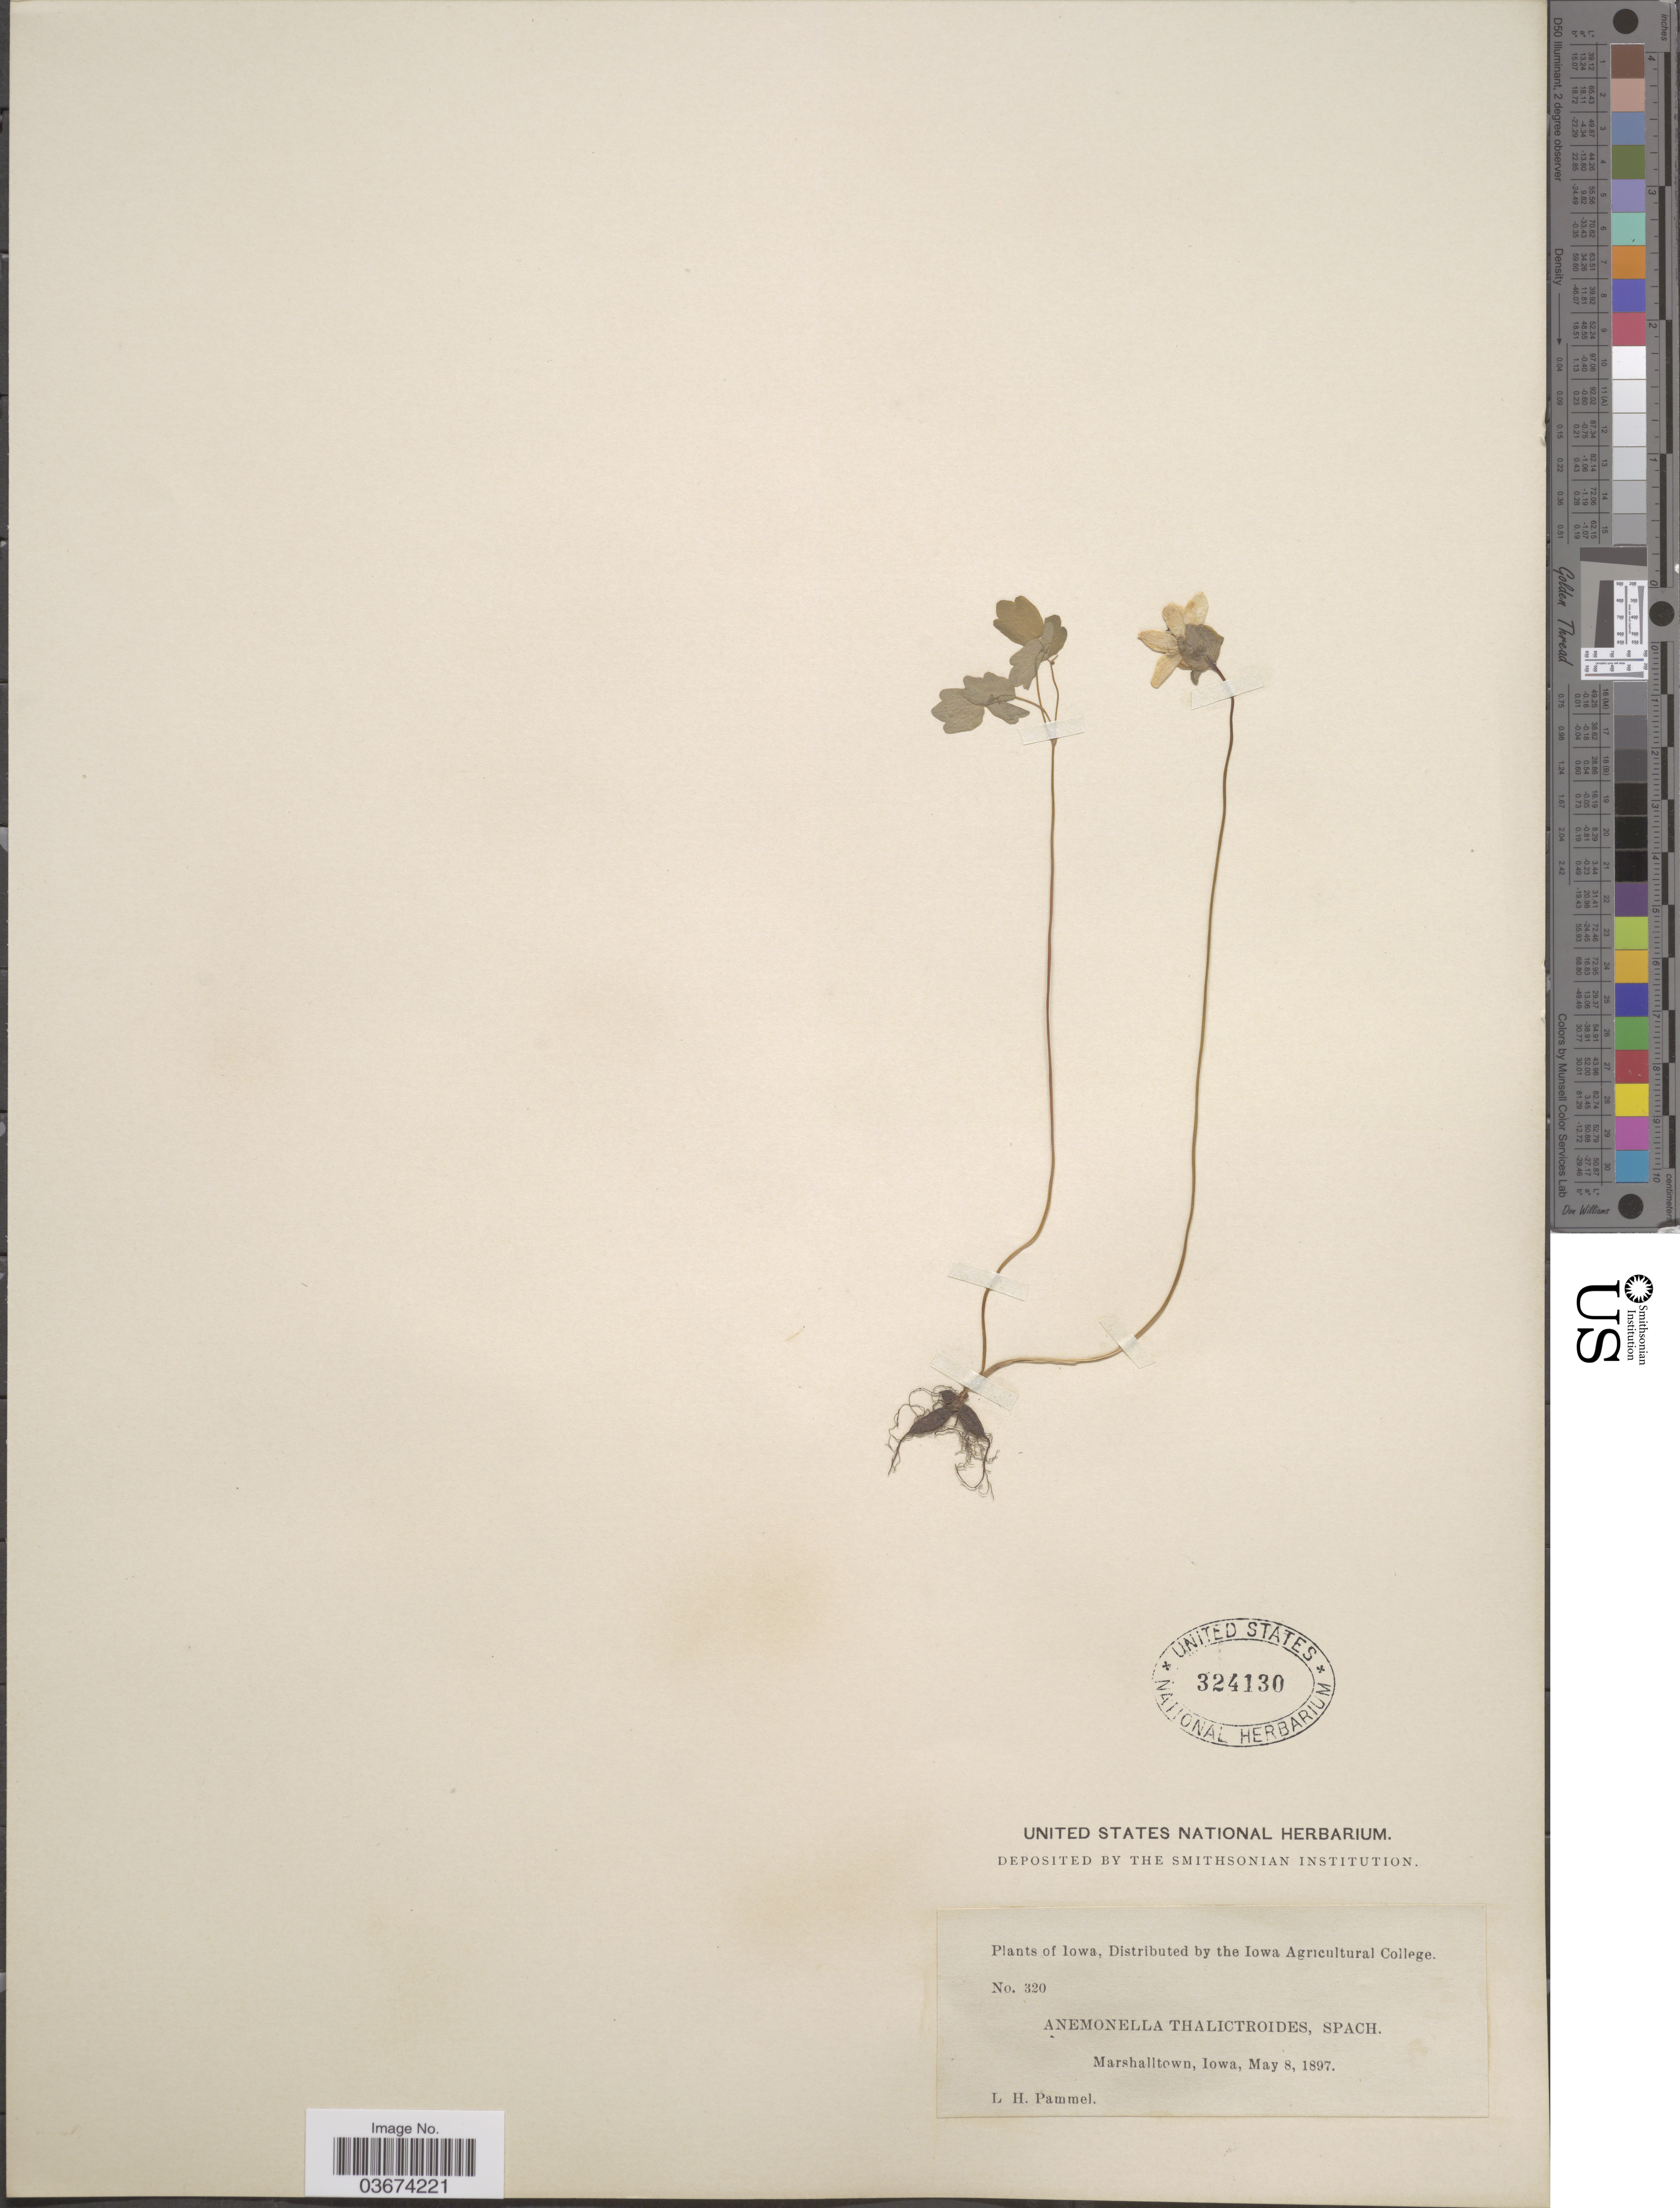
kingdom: Plantae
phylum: Tracheophyta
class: Magnoliopsida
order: Ranunculales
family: Ranunculaceae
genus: Thalictrum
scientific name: Thalictrum thalictroides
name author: (L.) A.J. Eames & B. Boivin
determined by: Strong, M. T., (US), Smithsonian Institution - National Museum of Natural History (UNITED STATES)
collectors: L. Pammel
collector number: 320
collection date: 1897-05-08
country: United States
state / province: Iowa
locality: Marshalltown.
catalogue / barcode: US 324130